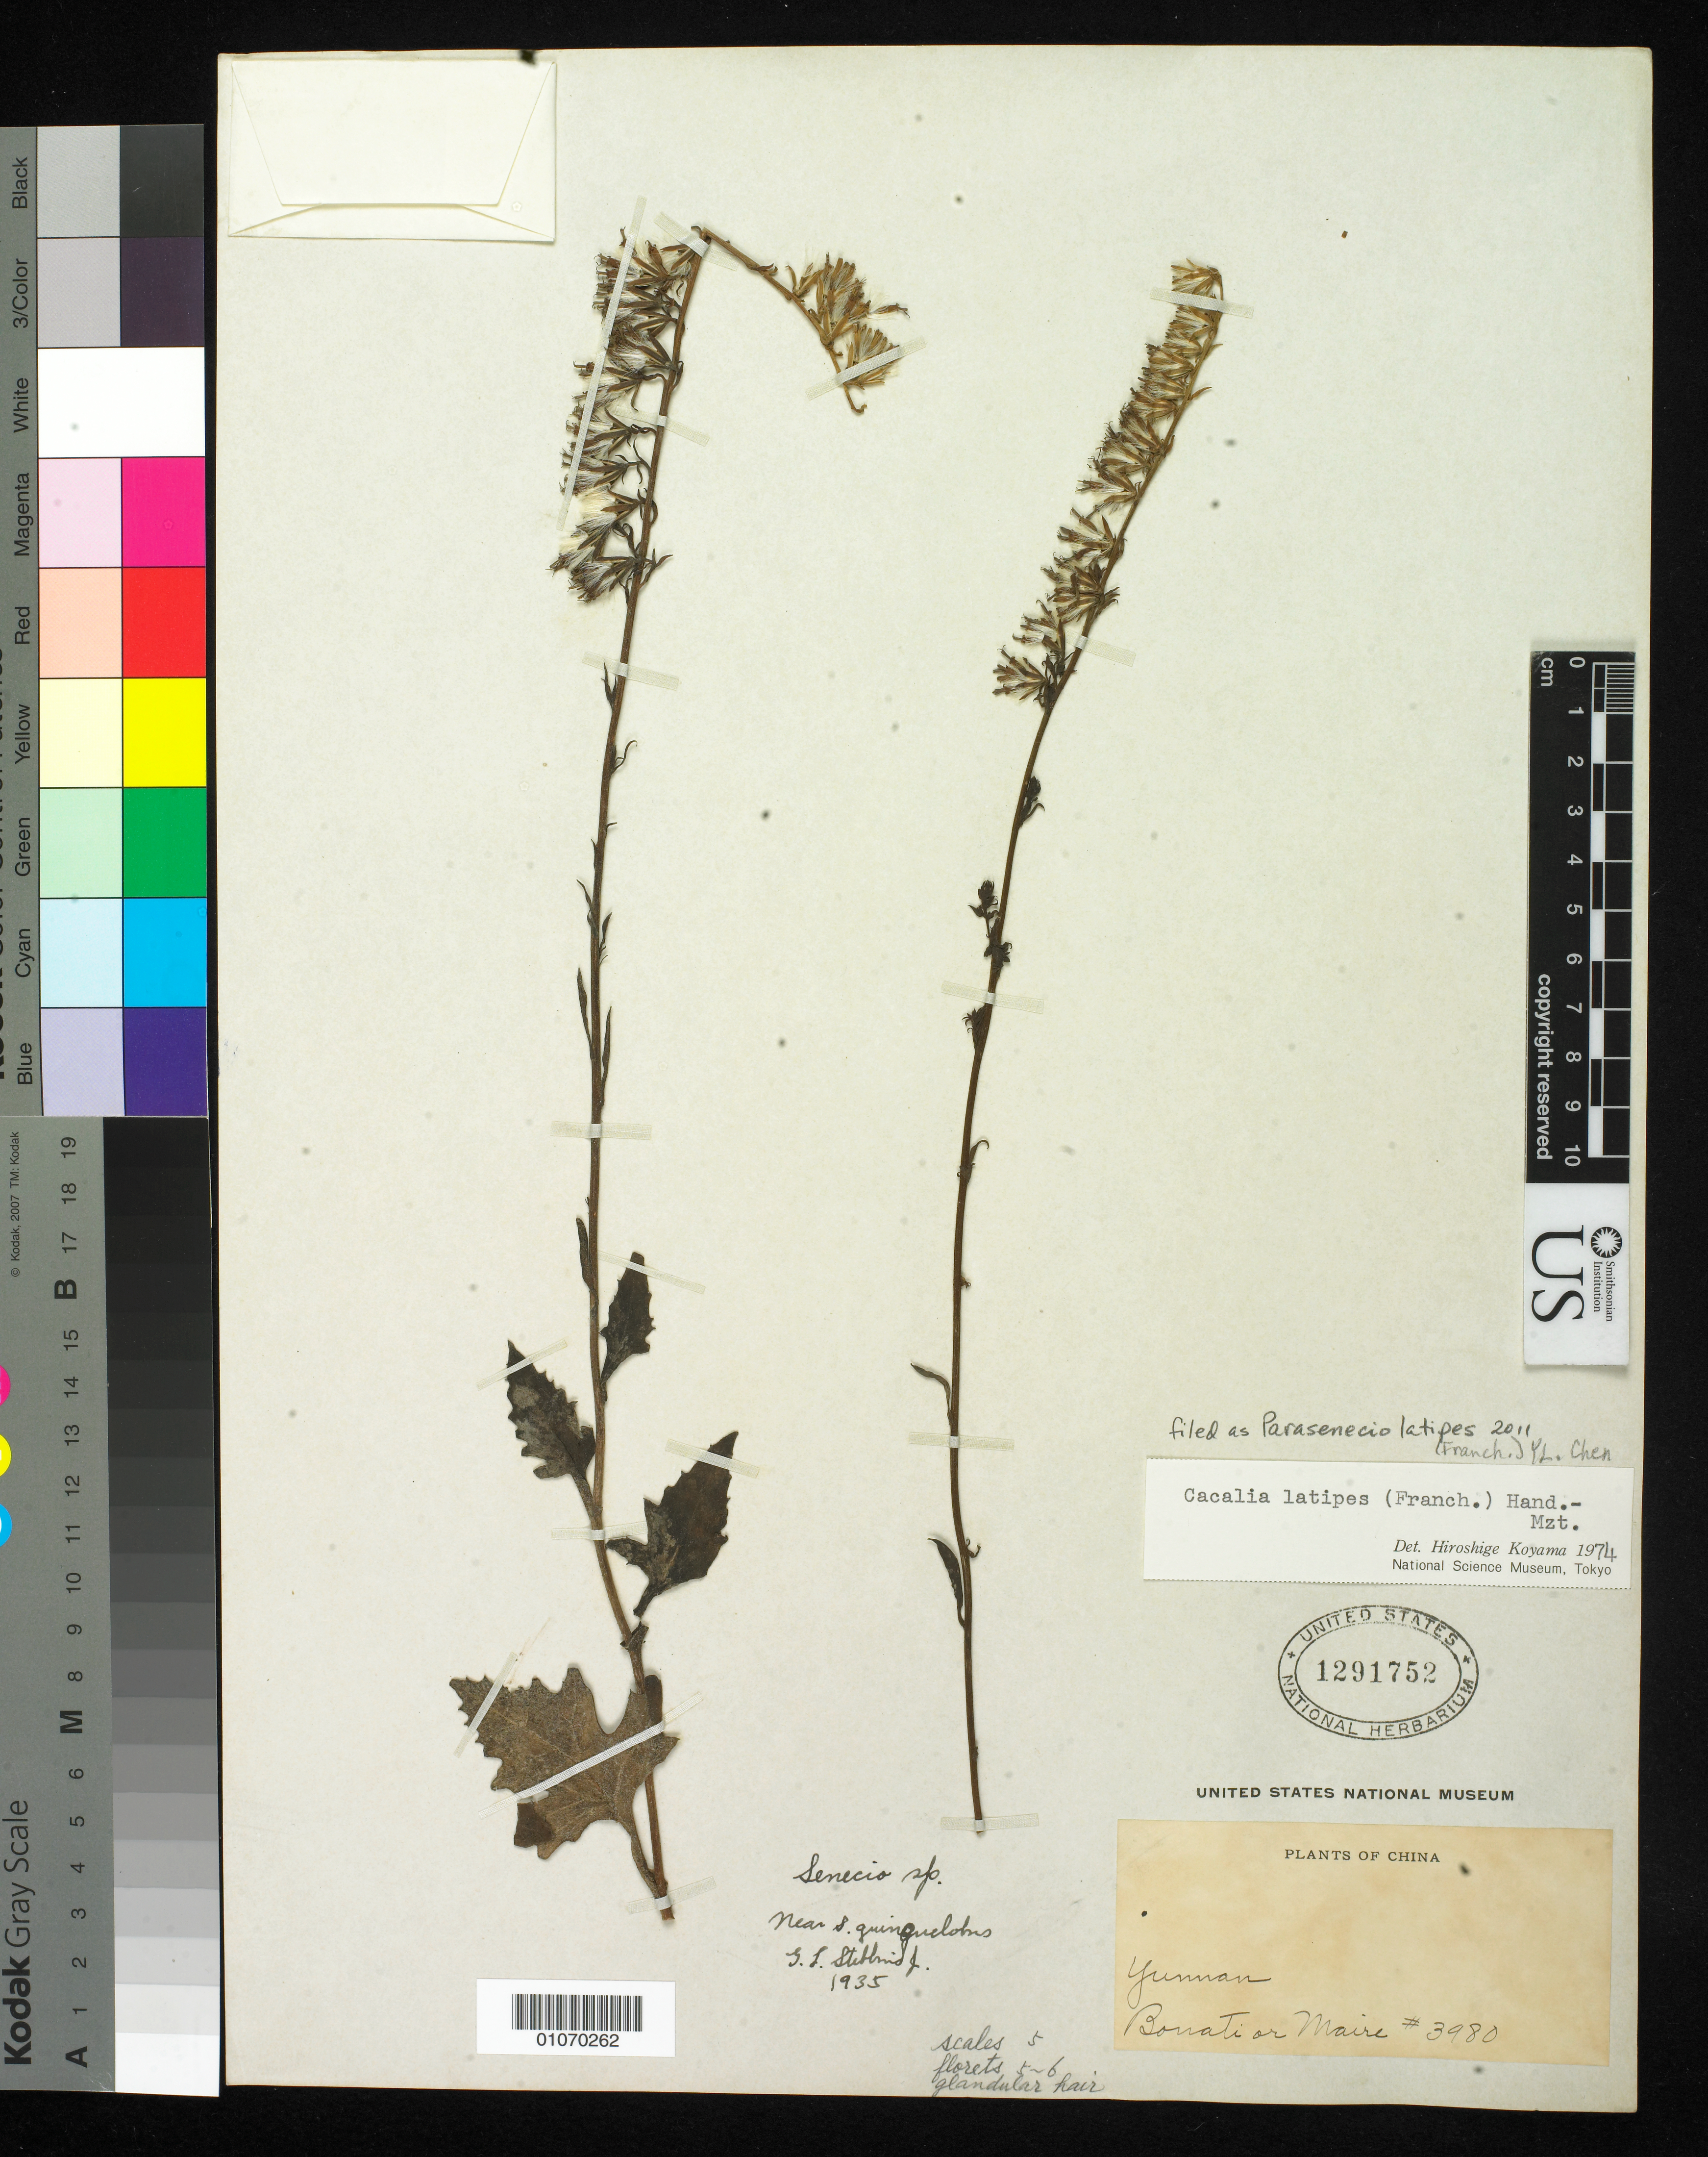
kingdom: Plantae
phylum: Tracheophyta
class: Magnoliopsida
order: Asterales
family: Asteraceae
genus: Parasenecio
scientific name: Parasenecio latipes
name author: (Franch.) Y.L. Chen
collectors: -. Bonati & -. Marie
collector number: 3980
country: China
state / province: Yunnan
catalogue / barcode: US 1291752